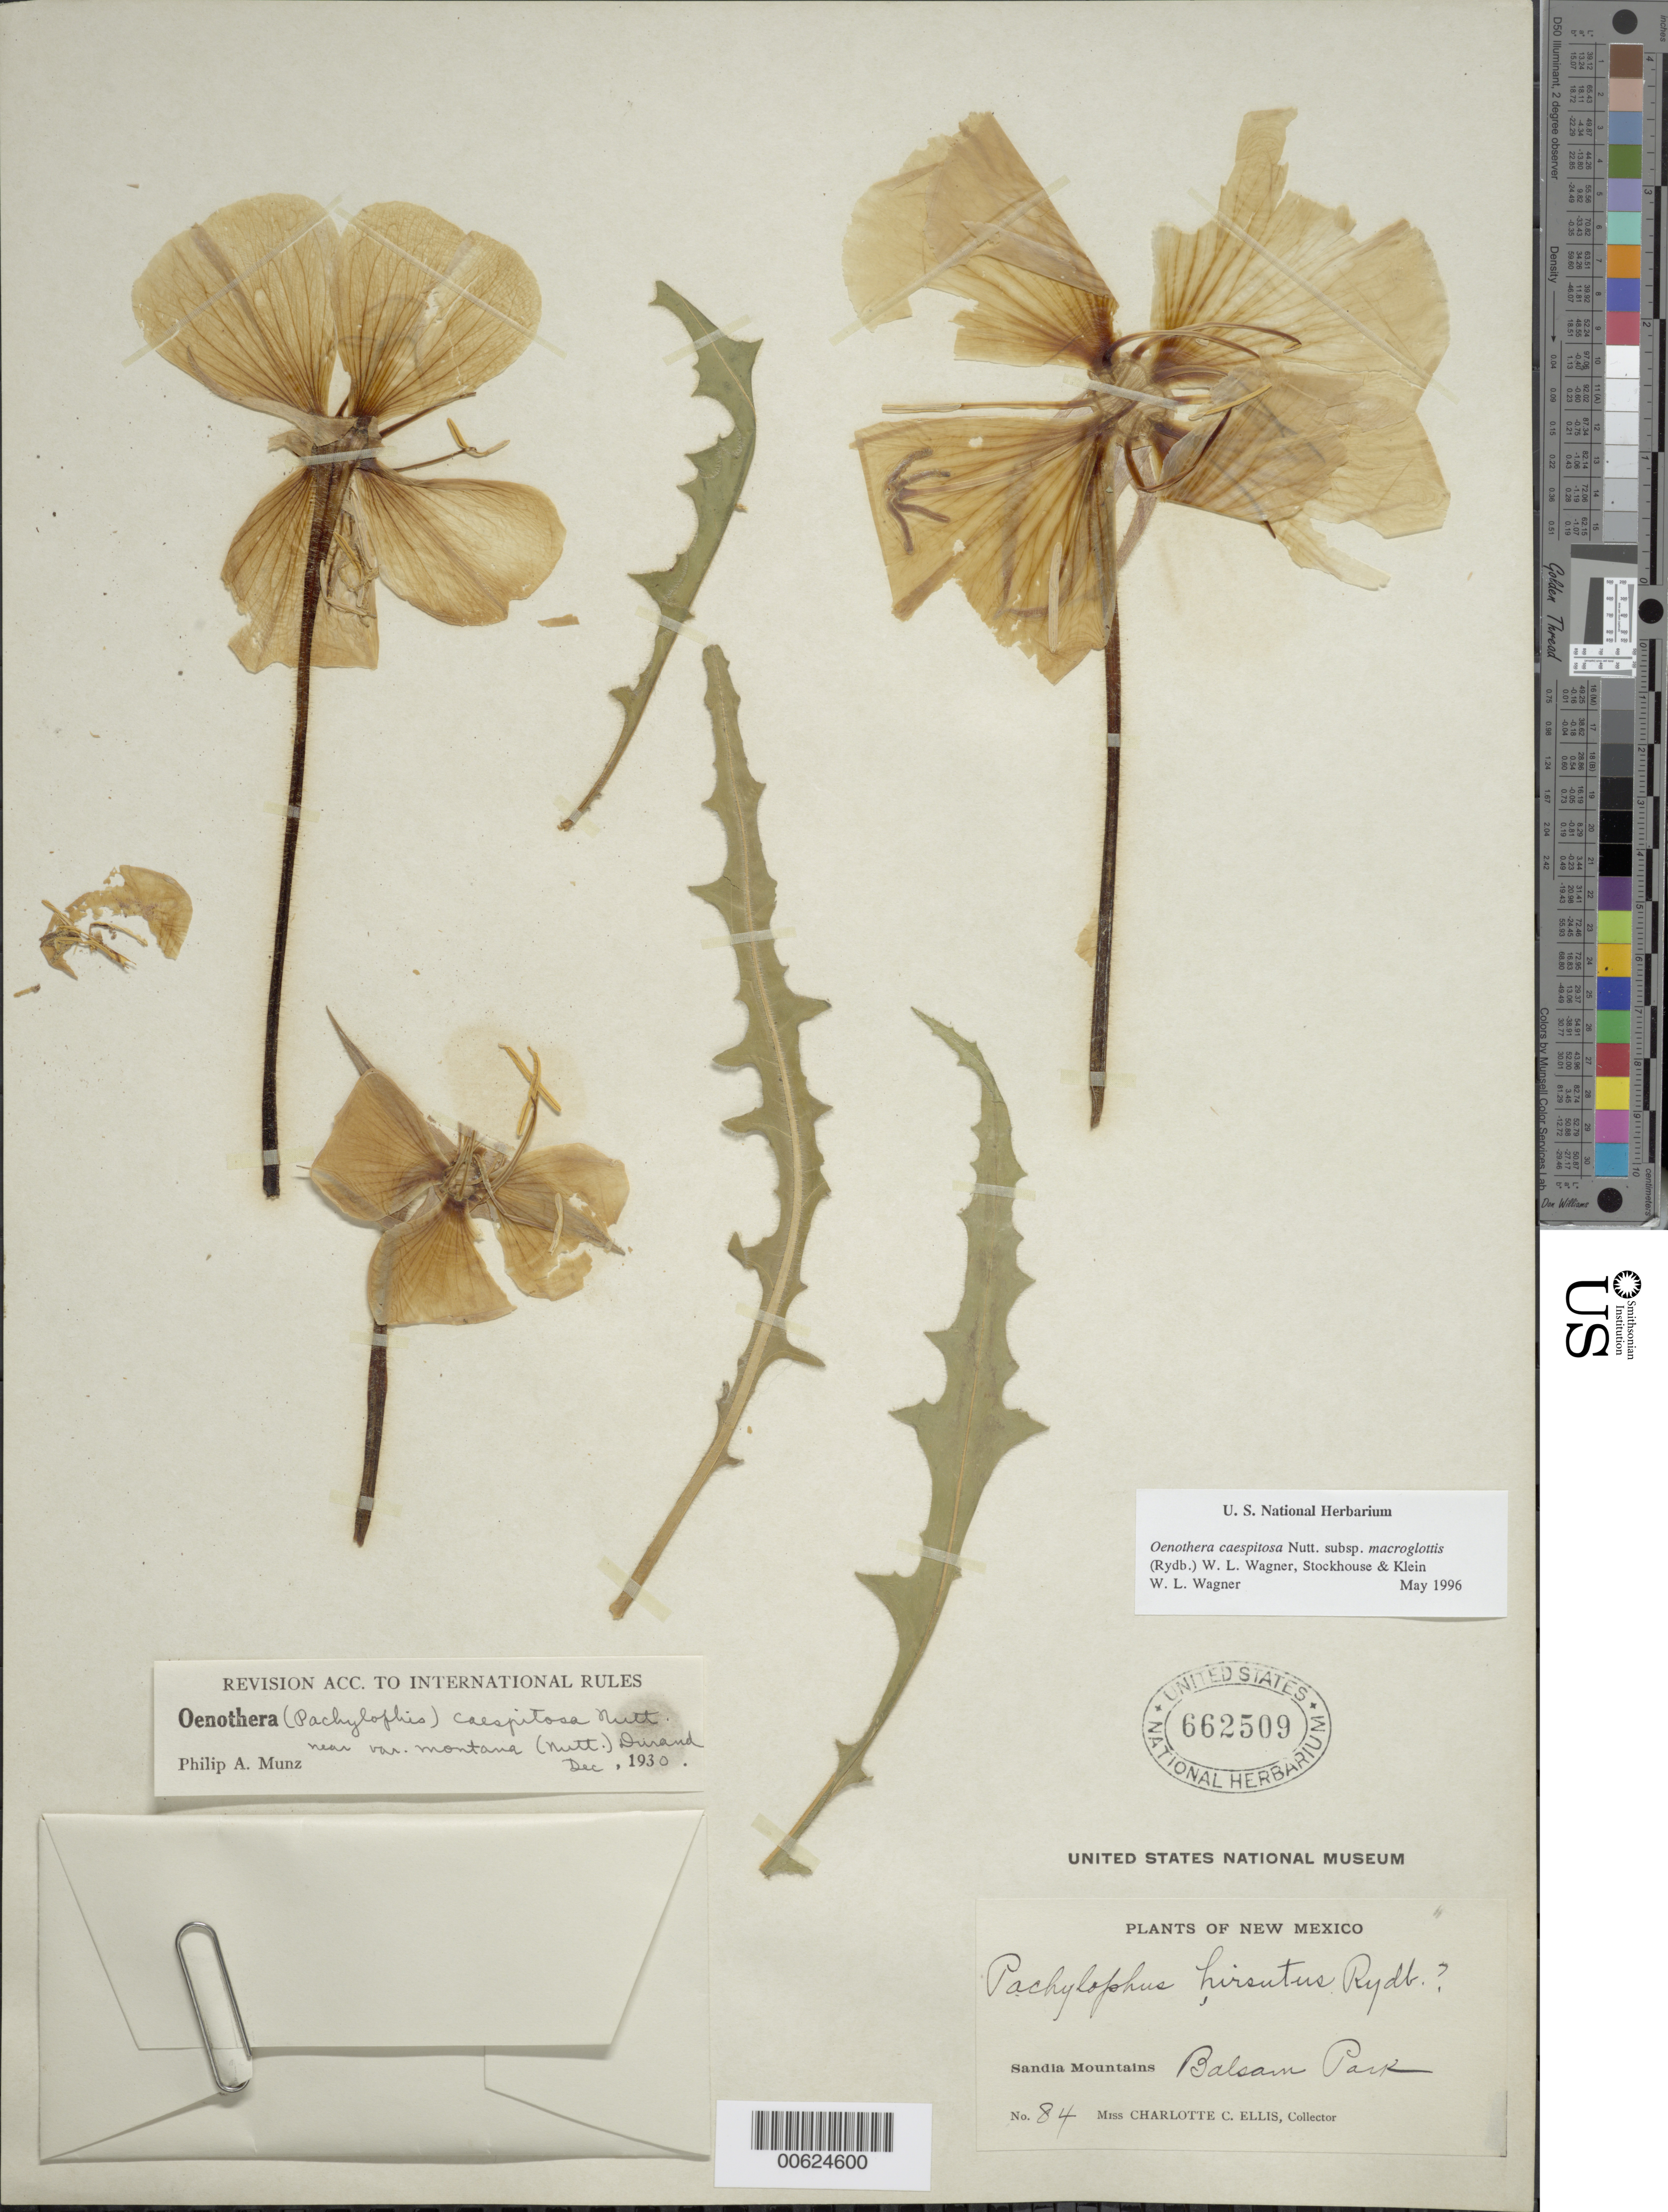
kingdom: Plantae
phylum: Tracheophyta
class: Magnoliopsida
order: Myrtales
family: Onagraceae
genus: Oenothera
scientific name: Oenothera cespitosa subsp. marginata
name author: (Nutt. ex Hook. & Arn.) Munz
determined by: Wagner, W. L., (BOT), Smithsonian Institution - National Museum of Natural History (UNITED STATES)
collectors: C. C. Ellis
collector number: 84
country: United States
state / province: New Mexico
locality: Sandia Mountains, Balsam Park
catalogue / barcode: US 662509